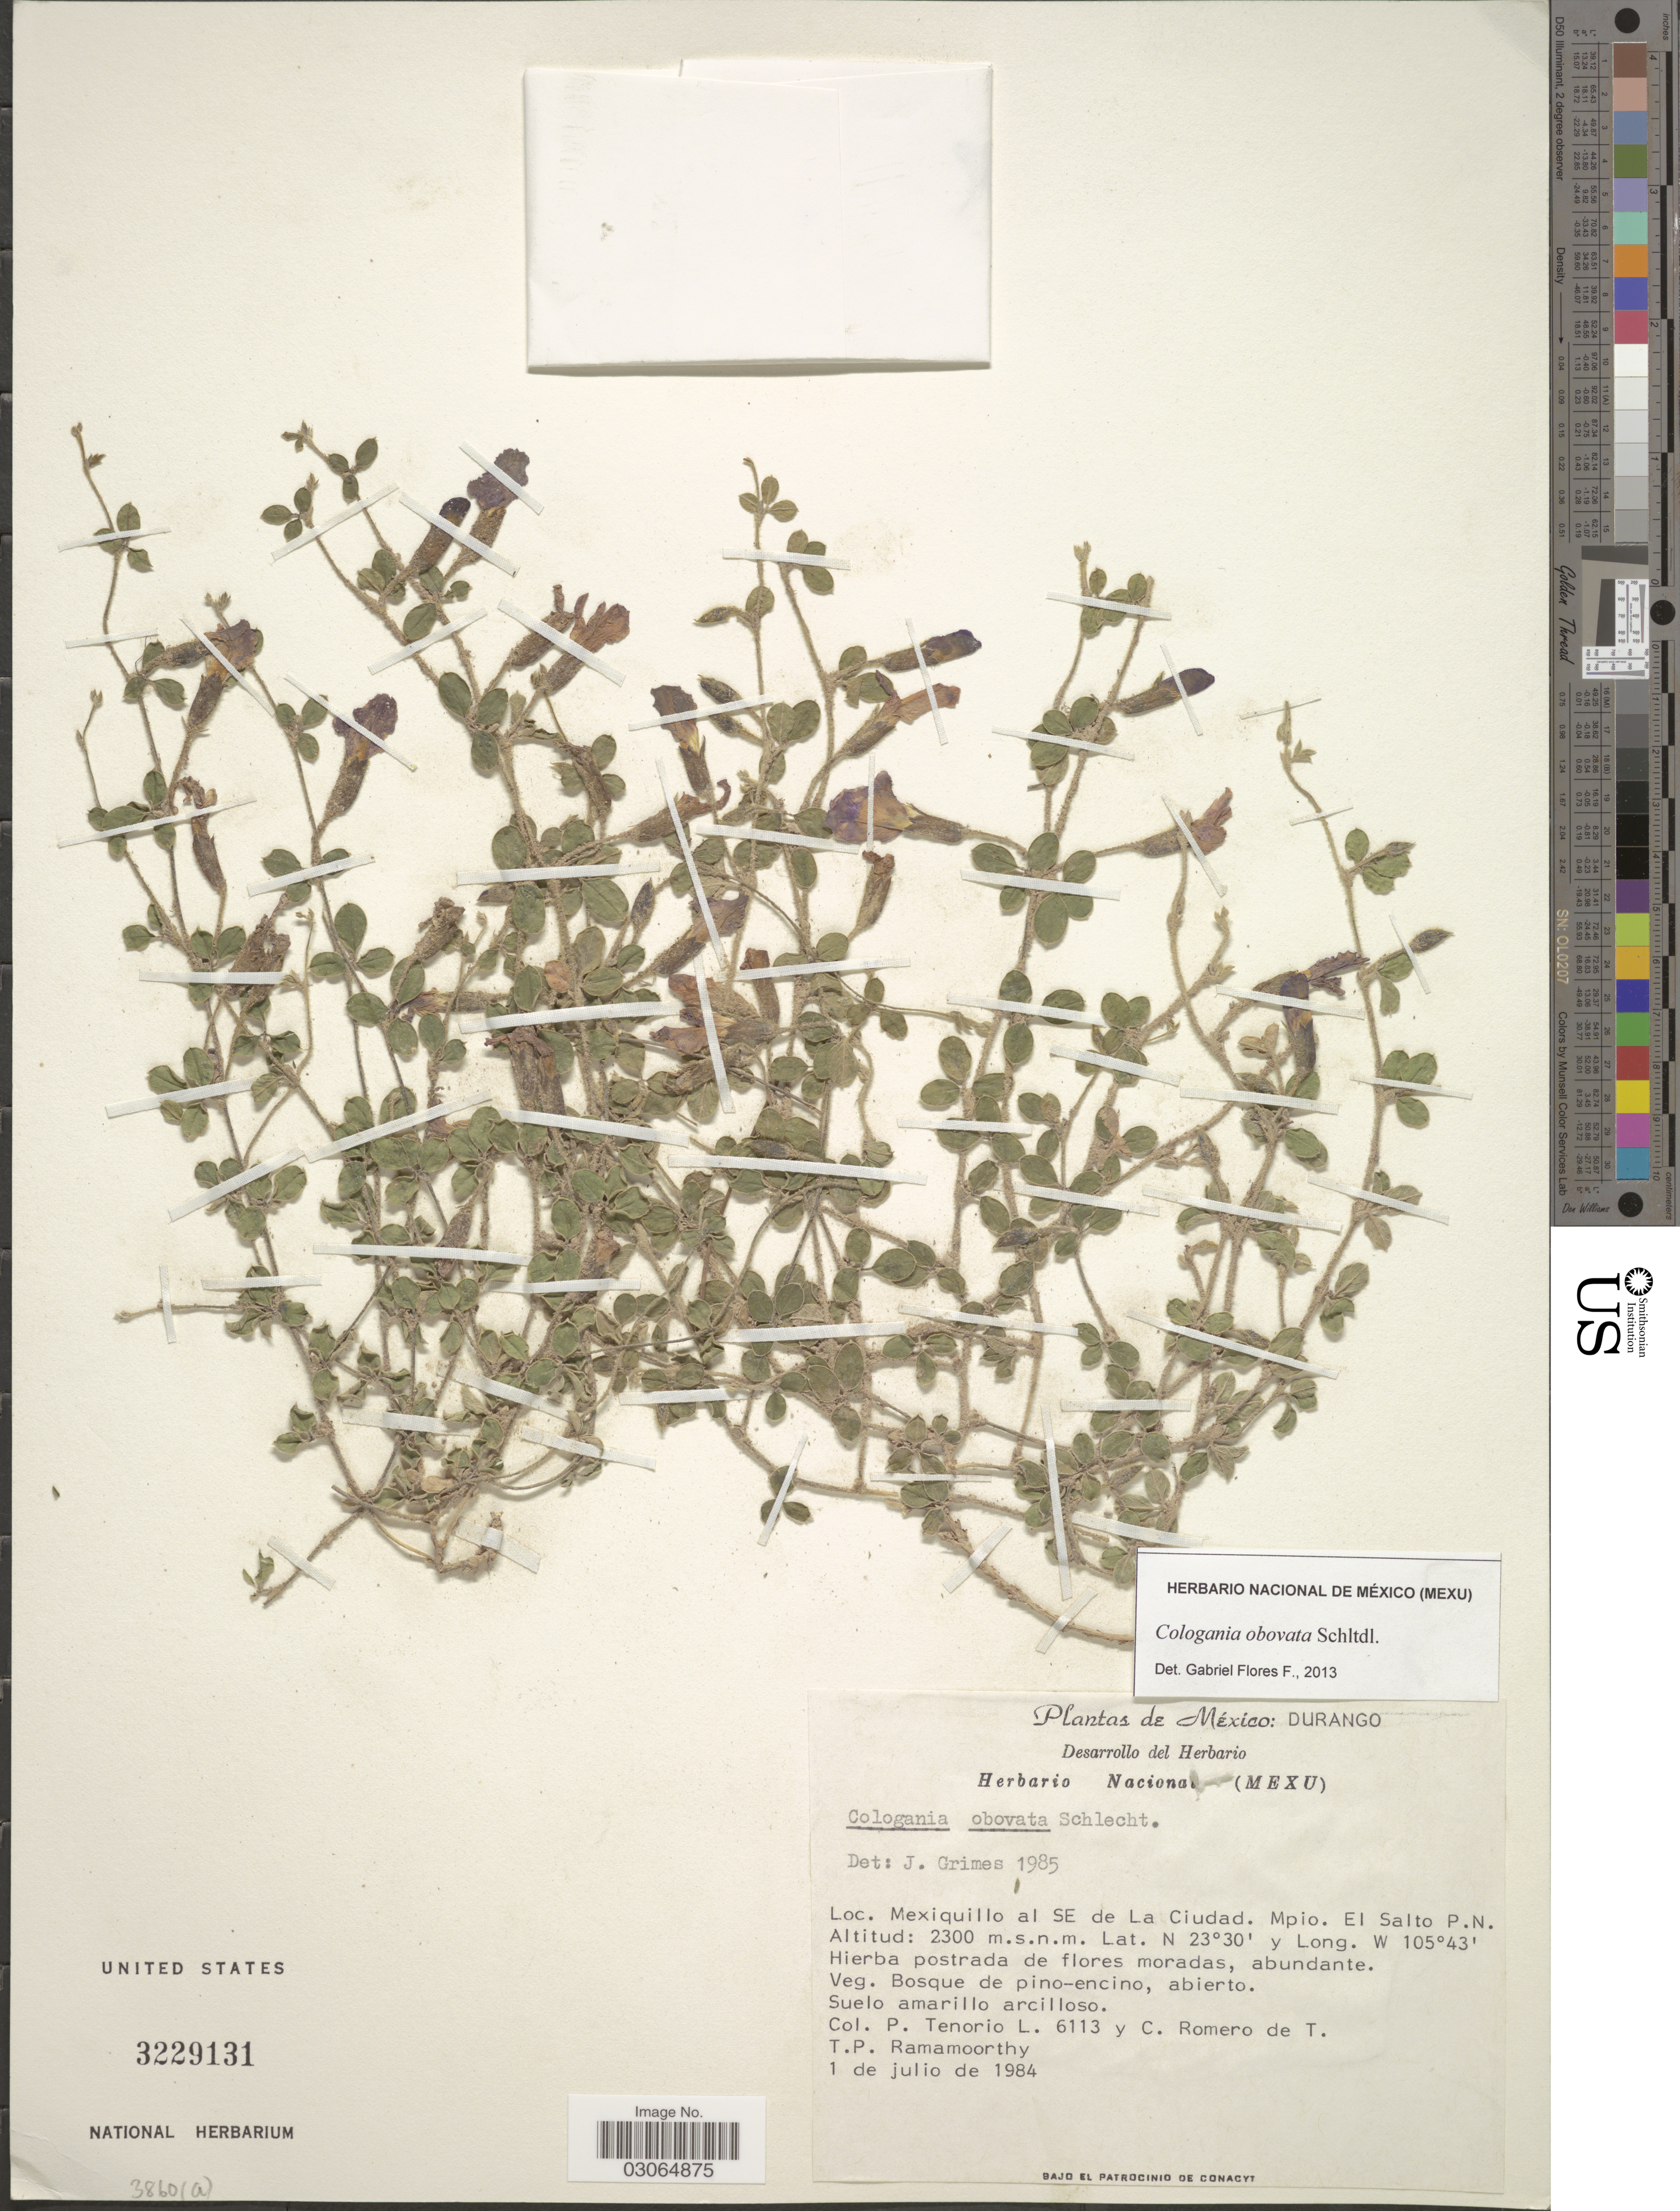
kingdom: Plantae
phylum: Tracheophyta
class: Magnoliopsida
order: Fabales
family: Fabaceae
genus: Cologania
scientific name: Cologania obovata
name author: Schltdl.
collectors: P. Tenorio L., C. Romero de T. & T. P. Ramamoorthy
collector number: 6113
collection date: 1984-07-01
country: Mexico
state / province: Durango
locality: Mexiquillo al SE de La Ciudad. Mpio. El Salto P.N.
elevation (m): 2300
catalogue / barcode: US 3229131